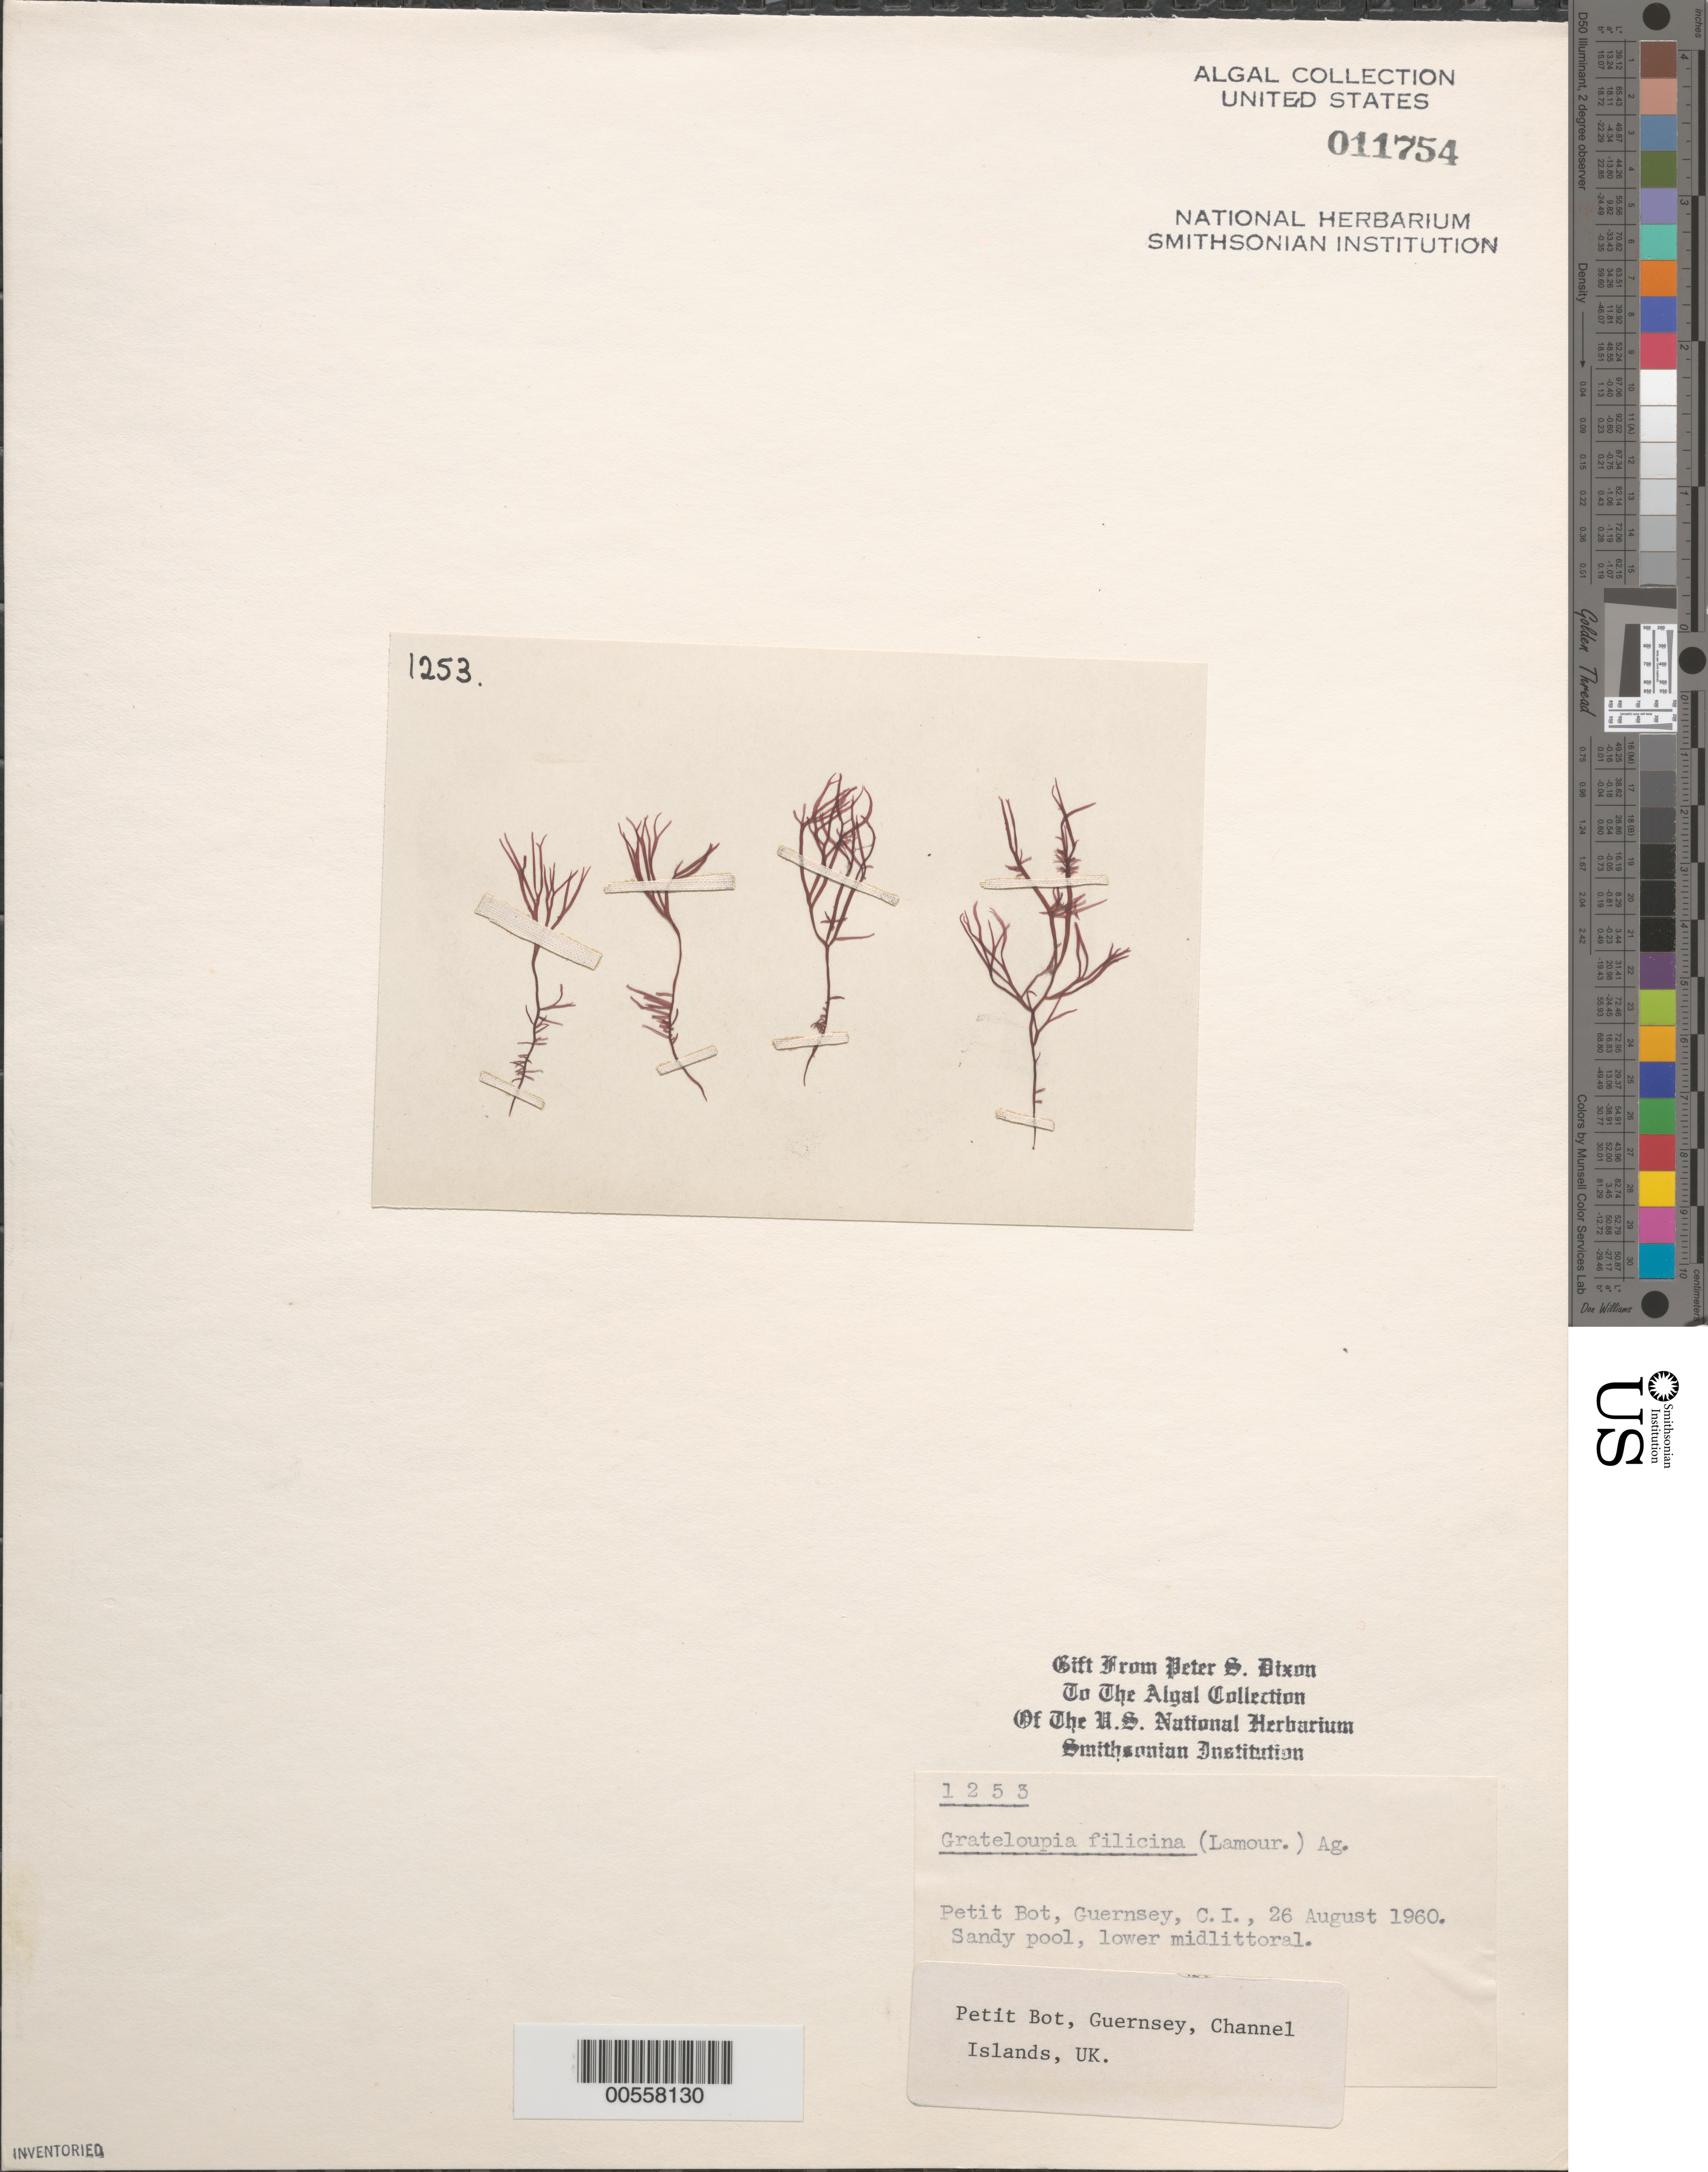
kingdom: Plantae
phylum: Rhodophyta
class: Florideophyceae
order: Halymeniales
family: Halymeniaceae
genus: Grateloupia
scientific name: Grateloupia filicina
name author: (J.V.Lamouroux) C. Agardh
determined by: Dixon, P. S.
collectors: P. S. Dixon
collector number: PSD 1253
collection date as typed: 26 Aug 1960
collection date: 1960-08-26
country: United Kingdom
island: Guernsey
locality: Petit Port. Bailiwick of Guernsey.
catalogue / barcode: US 11754